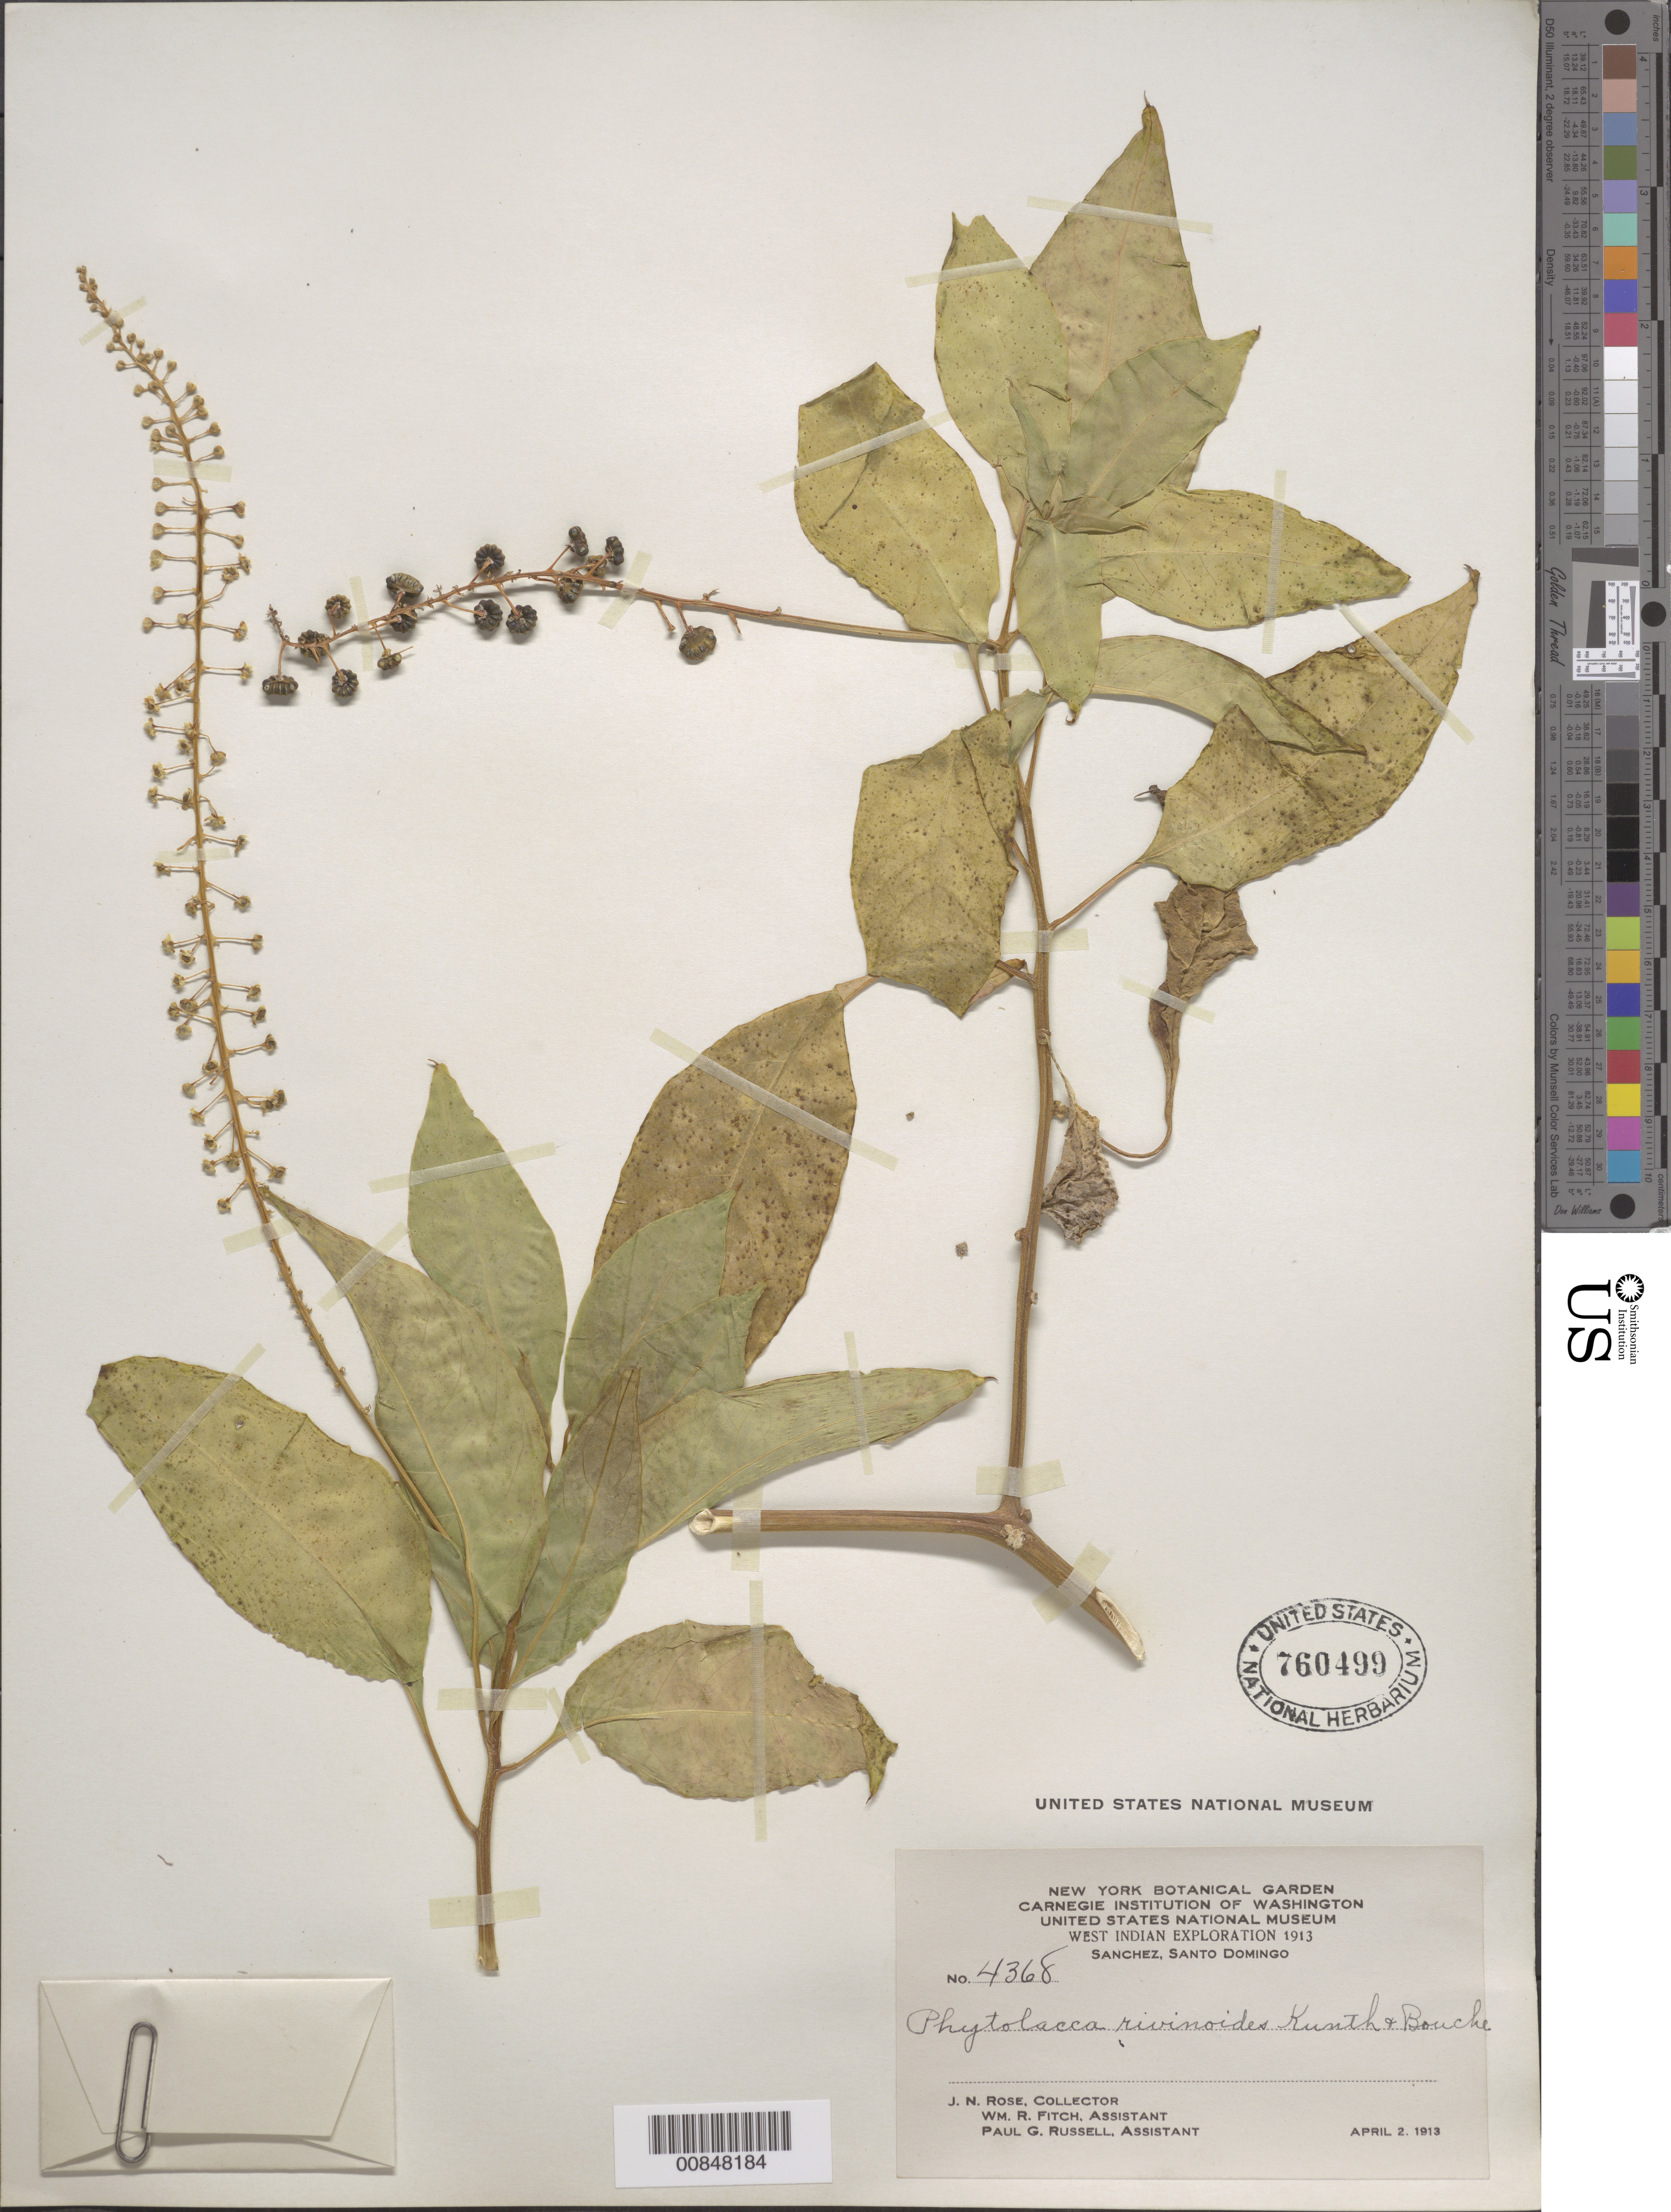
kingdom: Plantae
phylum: Tracheophyta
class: Magnoliopsida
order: Caryophyllales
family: Phytolaccaceae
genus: Phytolacca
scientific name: Phytolacca rivinoides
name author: Kunth & C.D. Bouché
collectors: J. N. Rose, W. R. Fitch & P. G. Russell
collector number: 4368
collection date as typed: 02 Apr 1913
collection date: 1913-04-02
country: Dominican Republic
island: Hispaniola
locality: Sánchez, Santo Domingo.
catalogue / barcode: US 760499